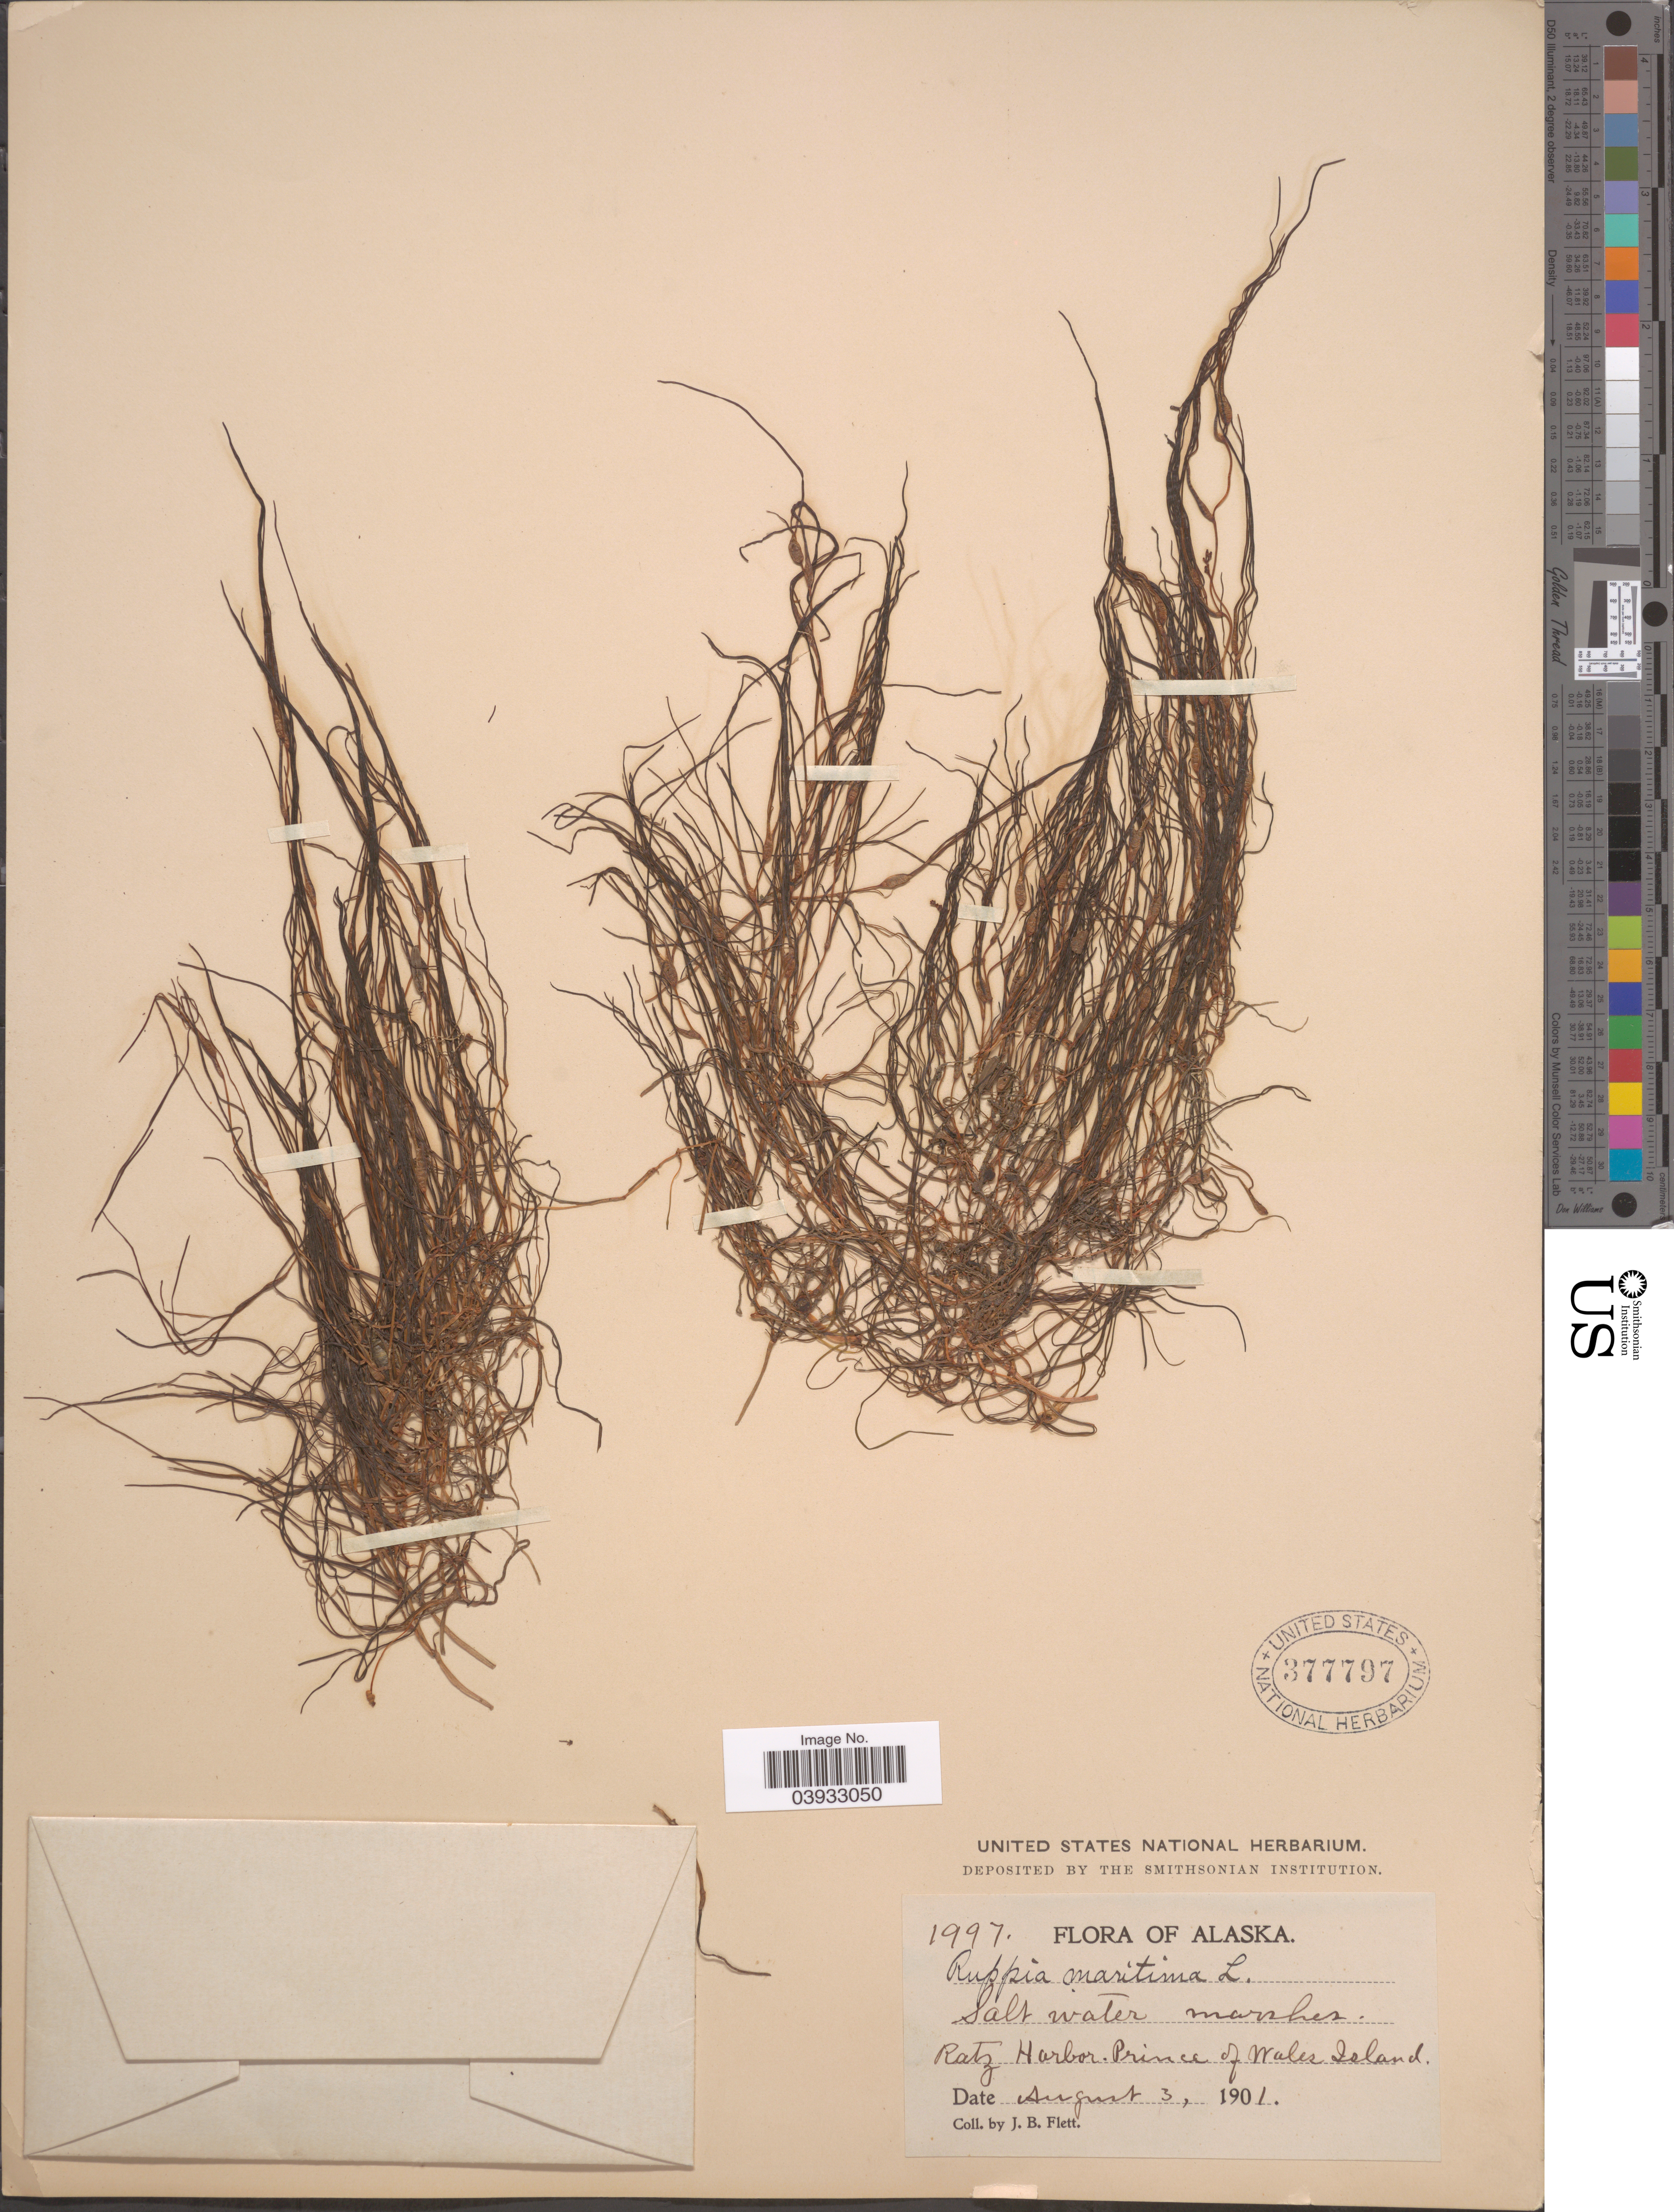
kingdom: Plantae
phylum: Tracheophyta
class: Liliopsida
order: Alismatales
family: Ruppiaceae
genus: Ruppia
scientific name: Ruppia maritima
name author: L.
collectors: J. Flett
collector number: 1997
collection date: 1901-08-03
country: United States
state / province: Alaska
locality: Ratz Harbor, Prince of Wales Island.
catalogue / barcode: US 377797